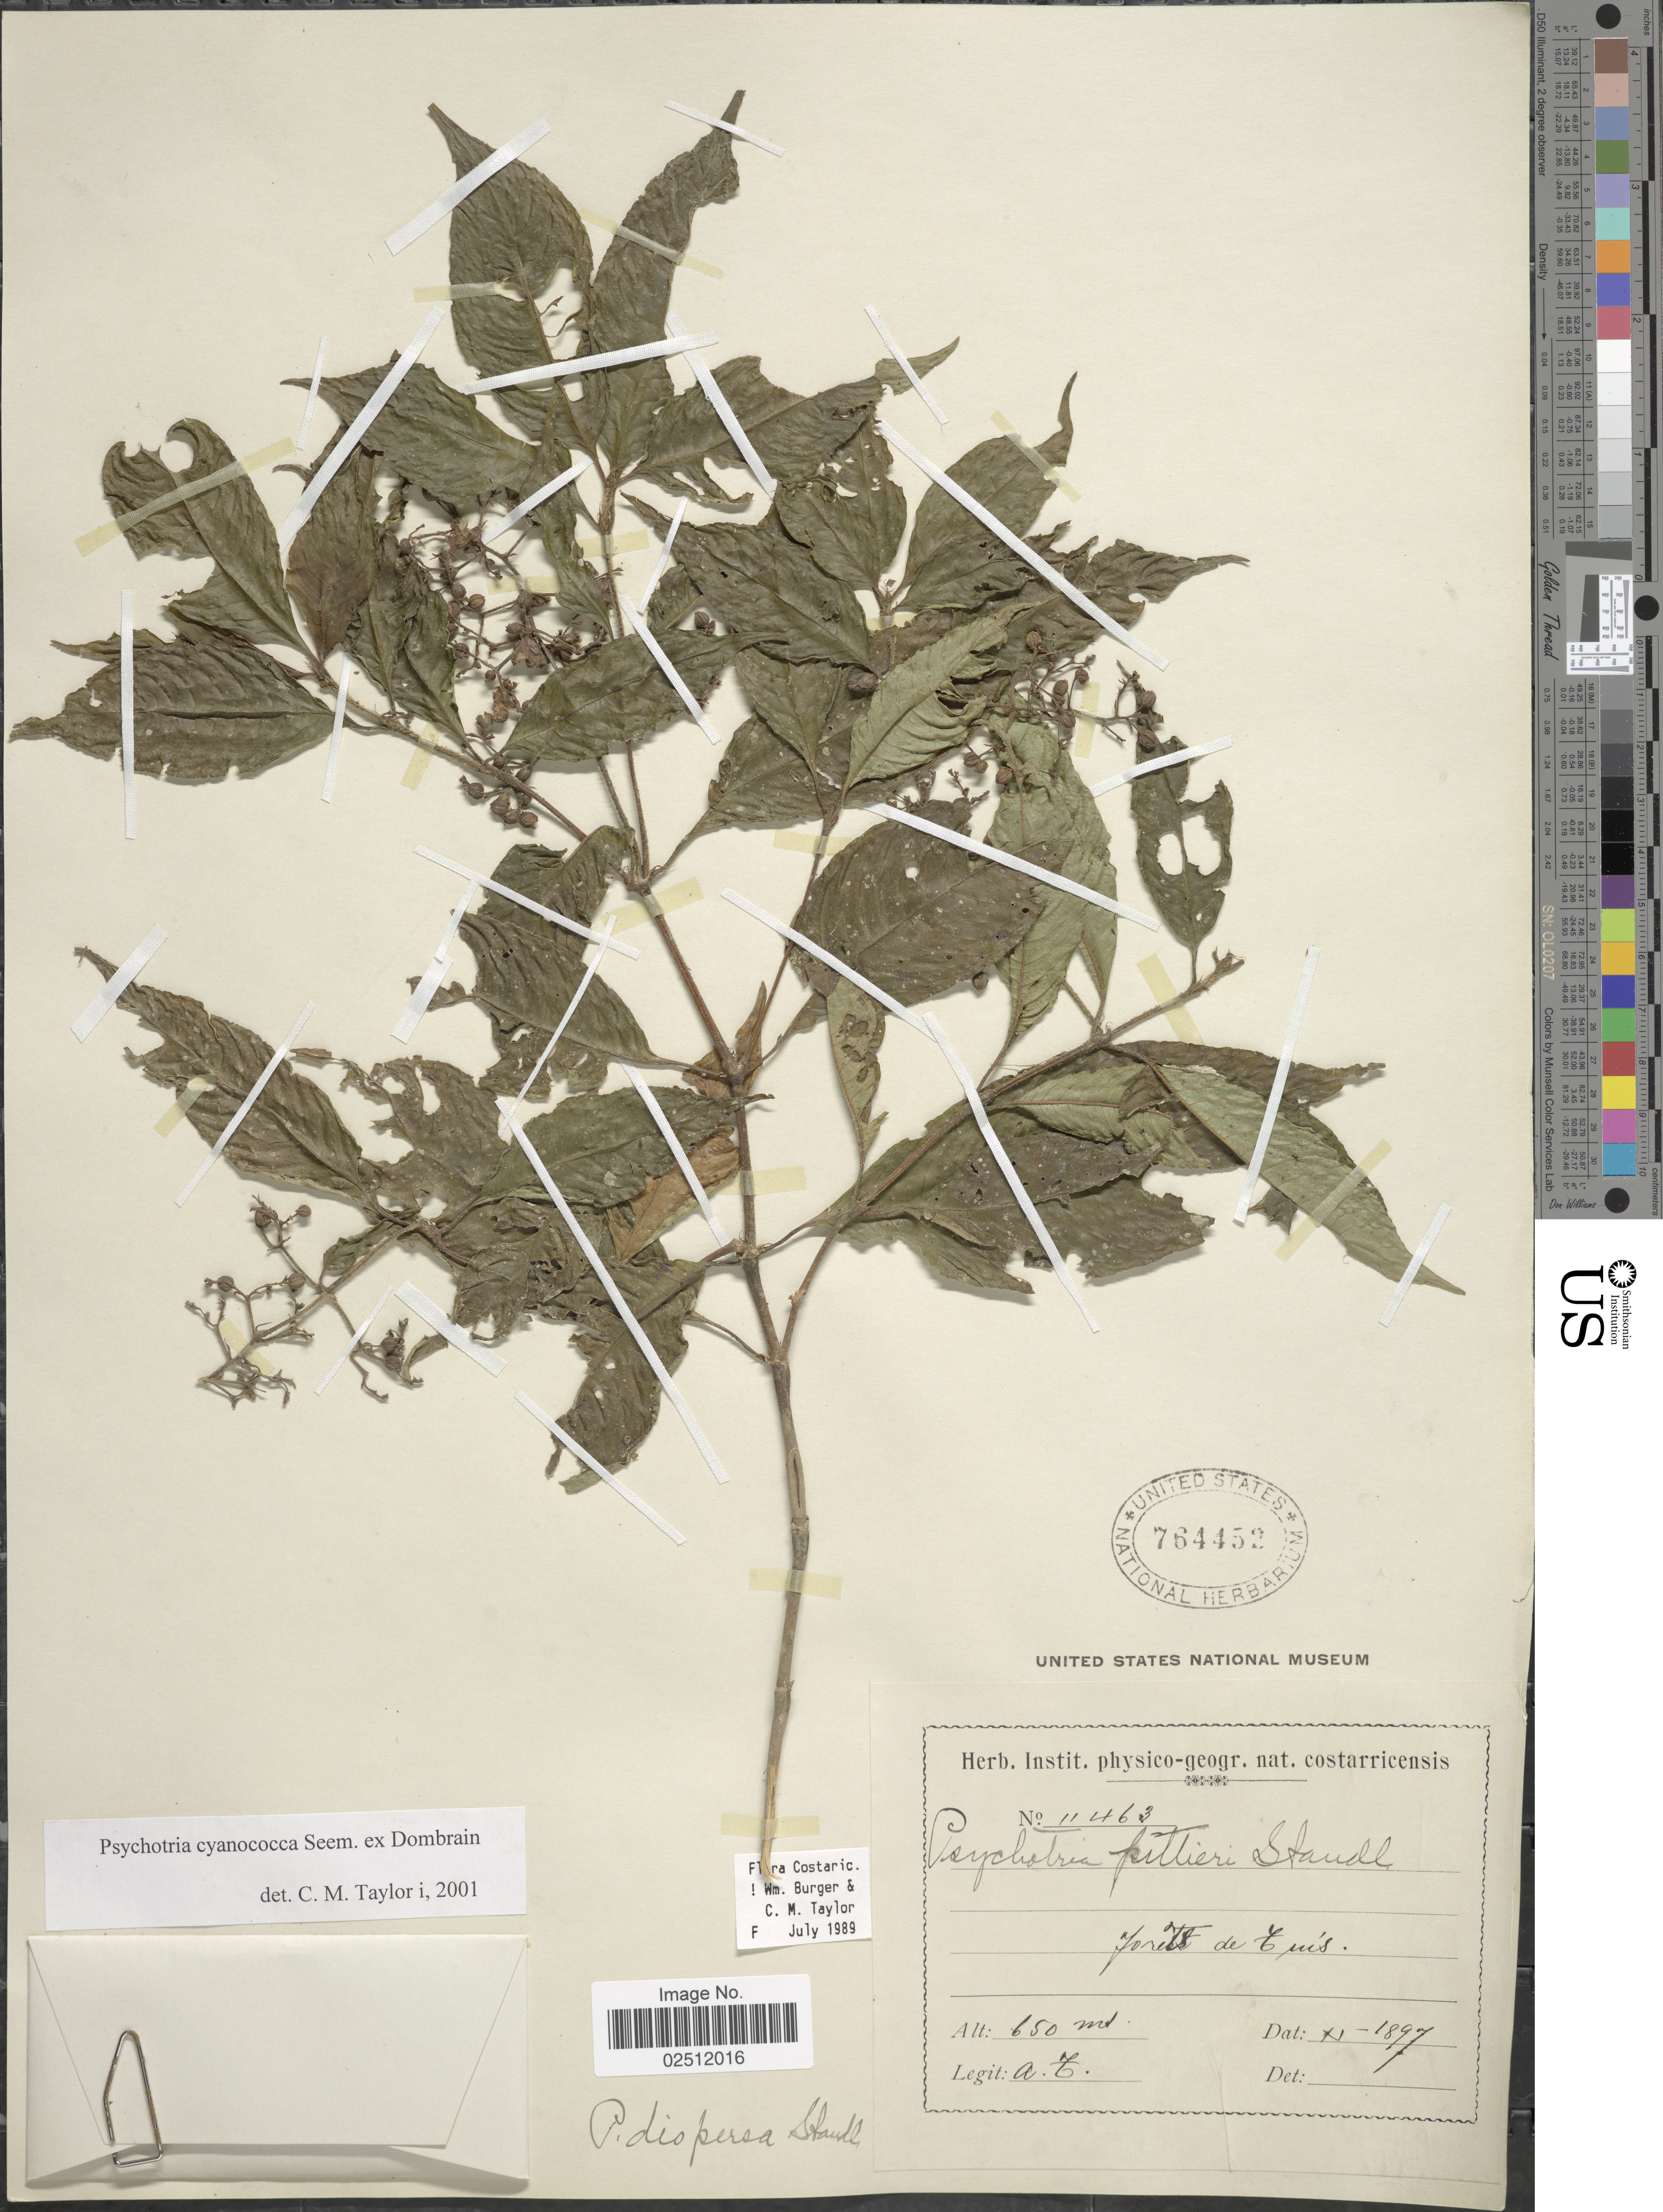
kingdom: Plantae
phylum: Tracheophyta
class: Magnoliopsida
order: Gentianales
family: Rubiaceae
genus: Psychotria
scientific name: Psychotria cyanococca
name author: Seem. ex Dombrain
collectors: A. T.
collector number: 11463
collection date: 1897-11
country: Costa Rica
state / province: Cartago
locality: Forêts de Tuis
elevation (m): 650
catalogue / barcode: US 764452